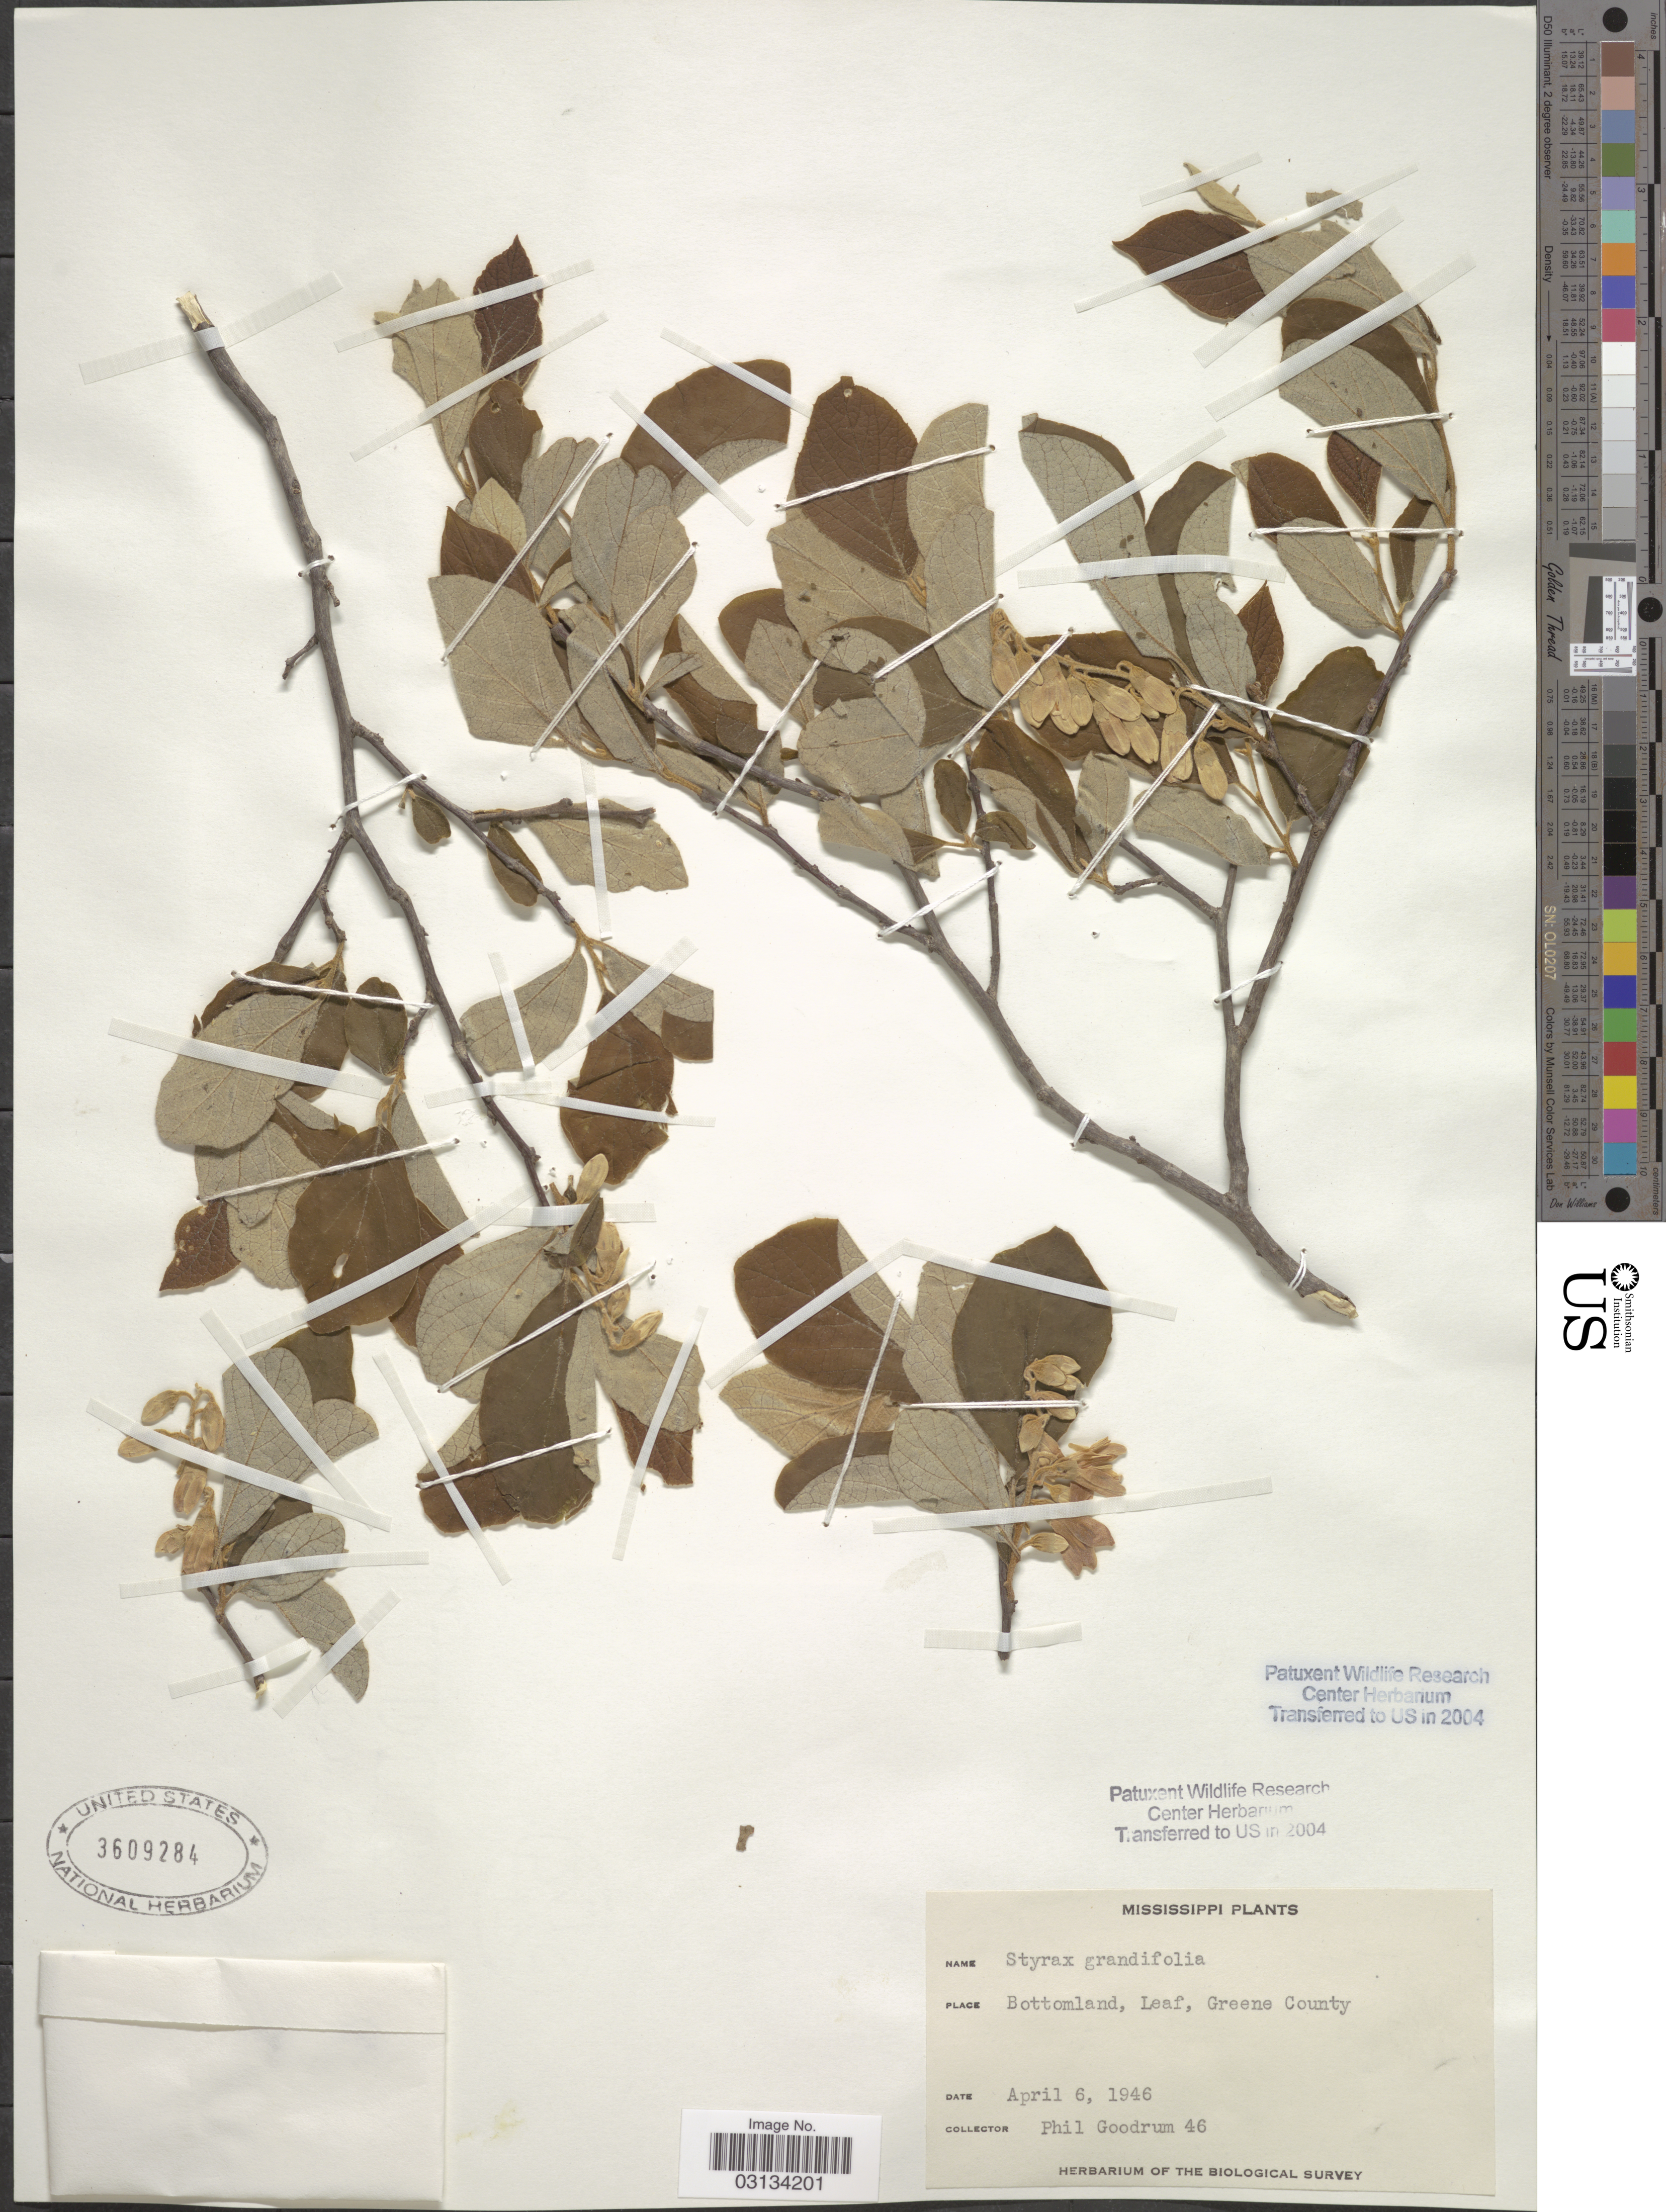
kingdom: Plantae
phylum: Tracheophyta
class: Magnoliopsida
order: Ericales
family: Styracaceae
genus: Styrax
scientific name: Styrax grandifolius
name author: Aiton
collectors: P. Goodrum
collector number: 46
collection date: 1946-04-06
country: United States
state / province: Mississippi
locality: Bottomland, Leaf, Greene County.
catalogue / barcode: US 3609284